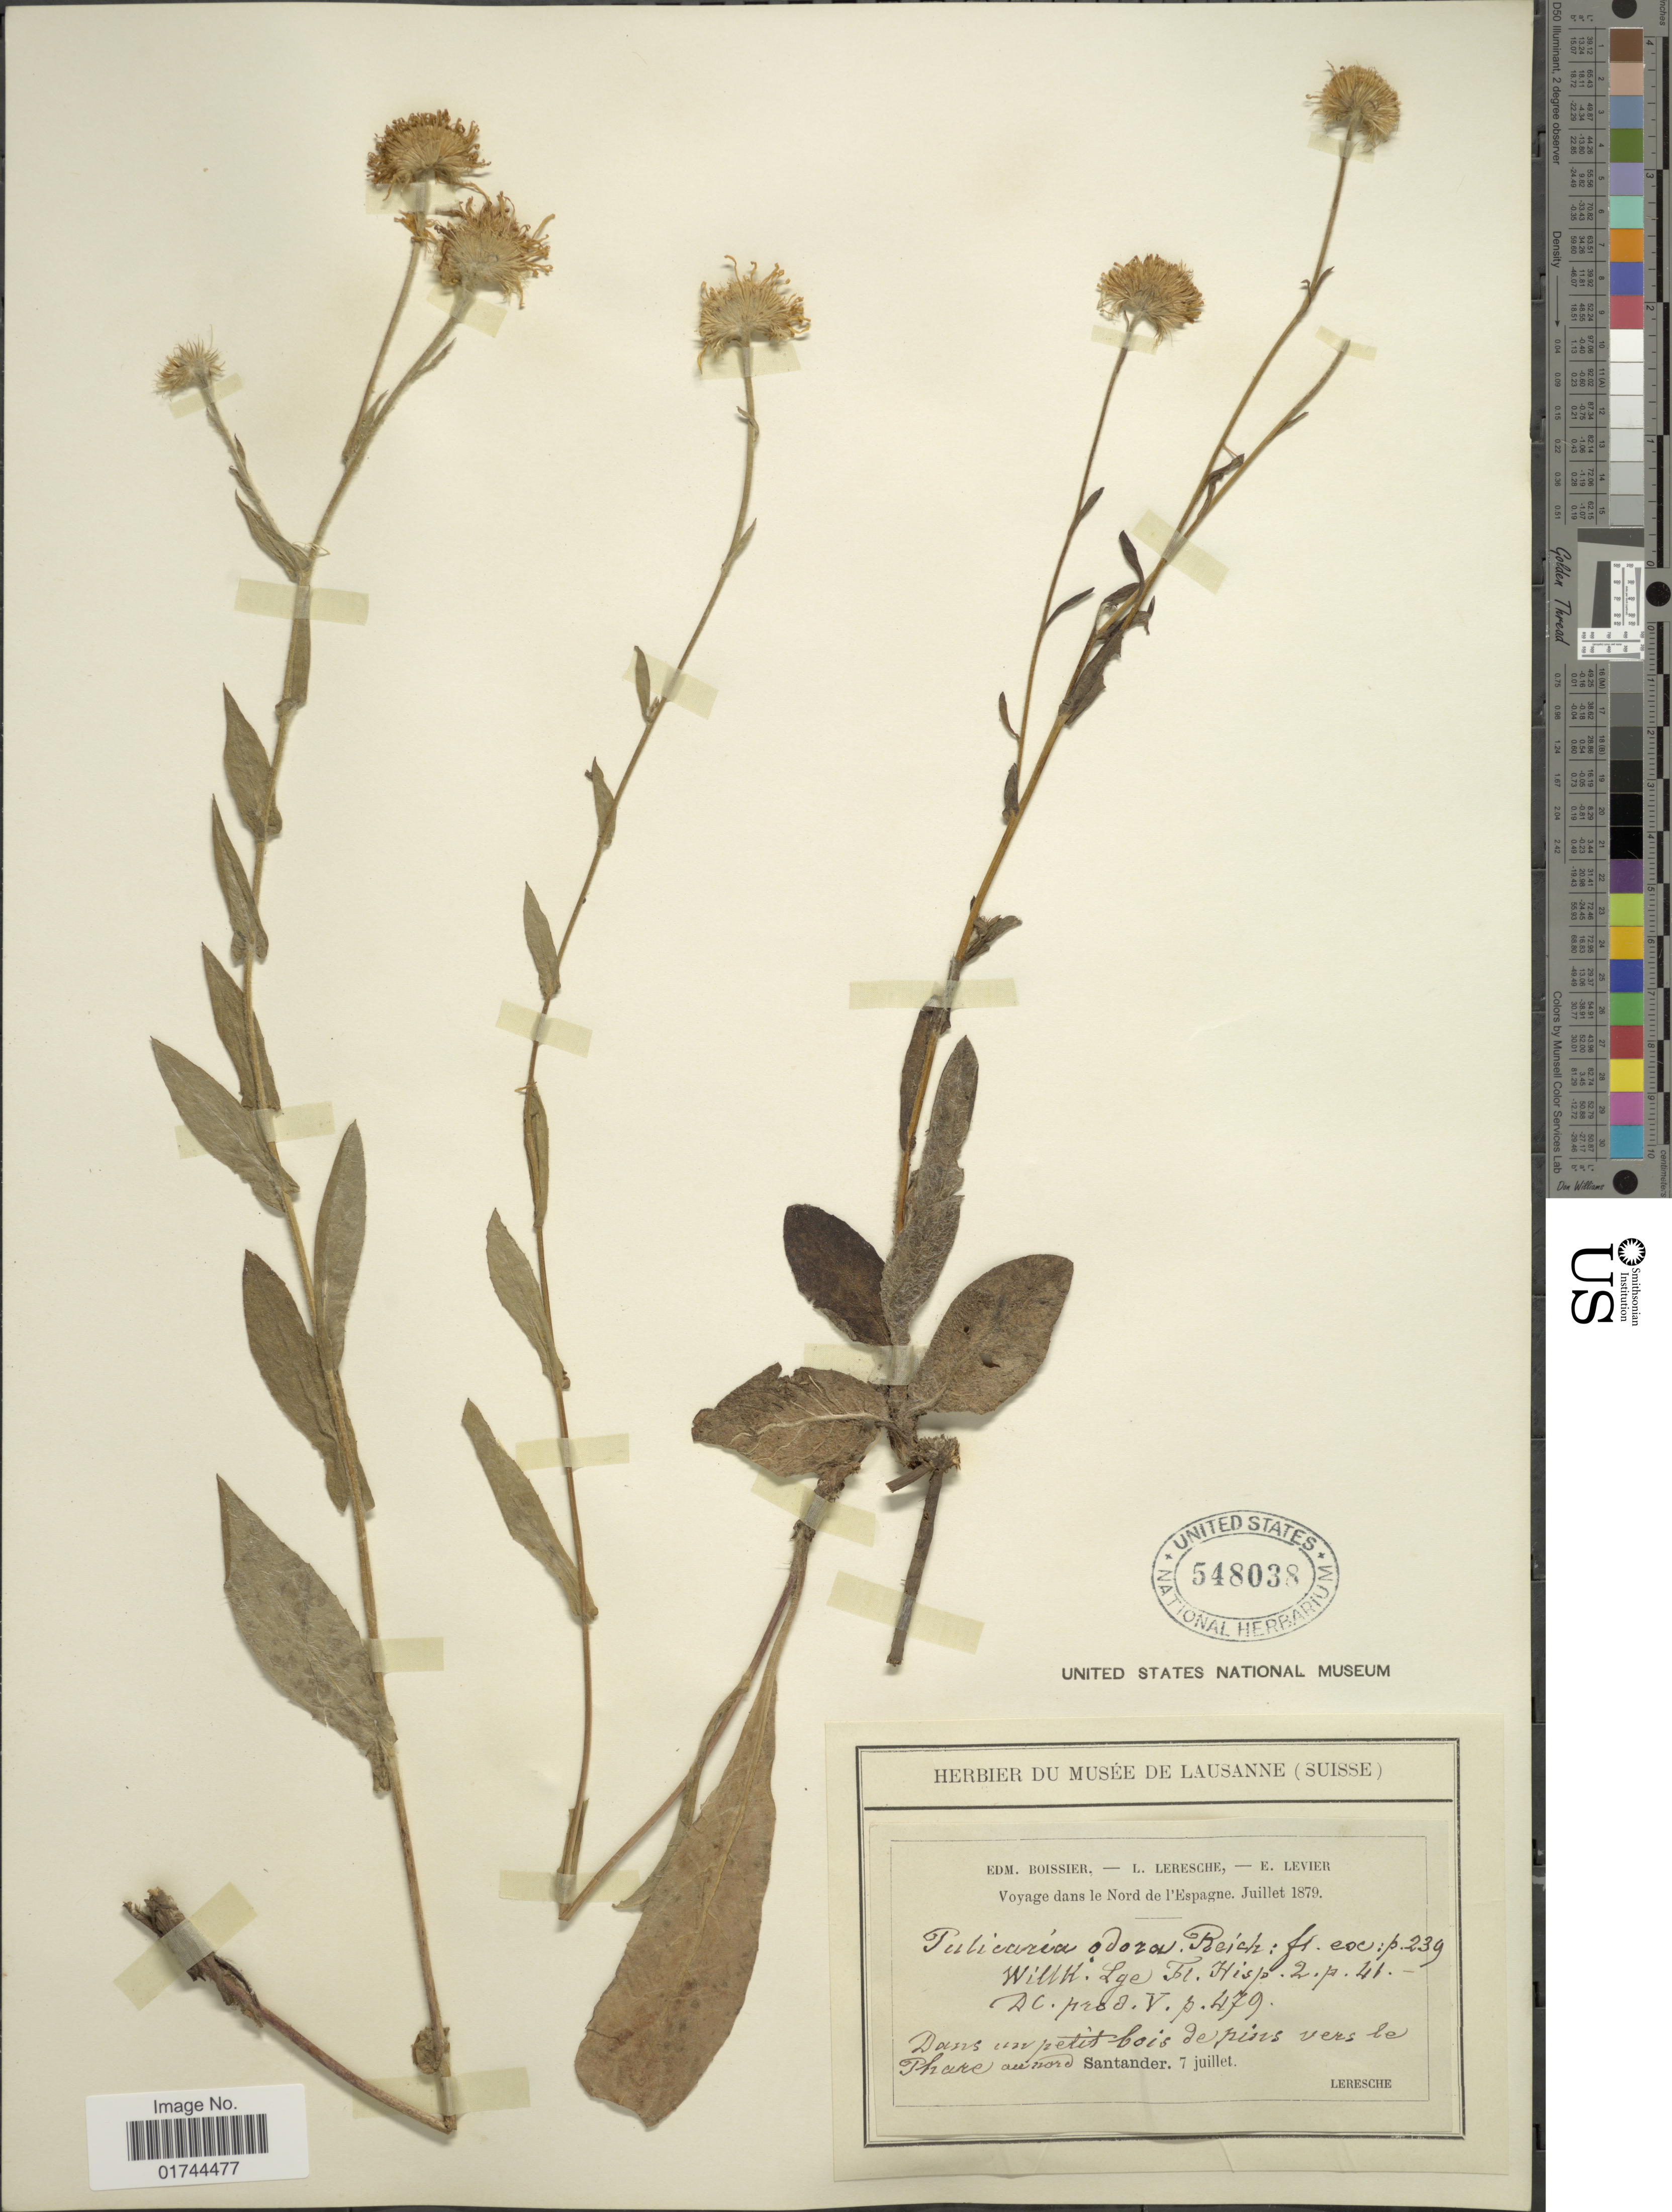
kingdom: Plantae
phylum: Tracheophyta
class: Magnoliopsida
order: Asterales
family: Asteraceae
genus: Pulicaria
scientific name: Pulicaria odora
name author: (L.) Rchb.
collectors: Leresche, --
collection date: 1879-07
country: Spain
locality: Dans un petis bois de Prins vers le Phare au Nord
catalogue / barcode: US 548038